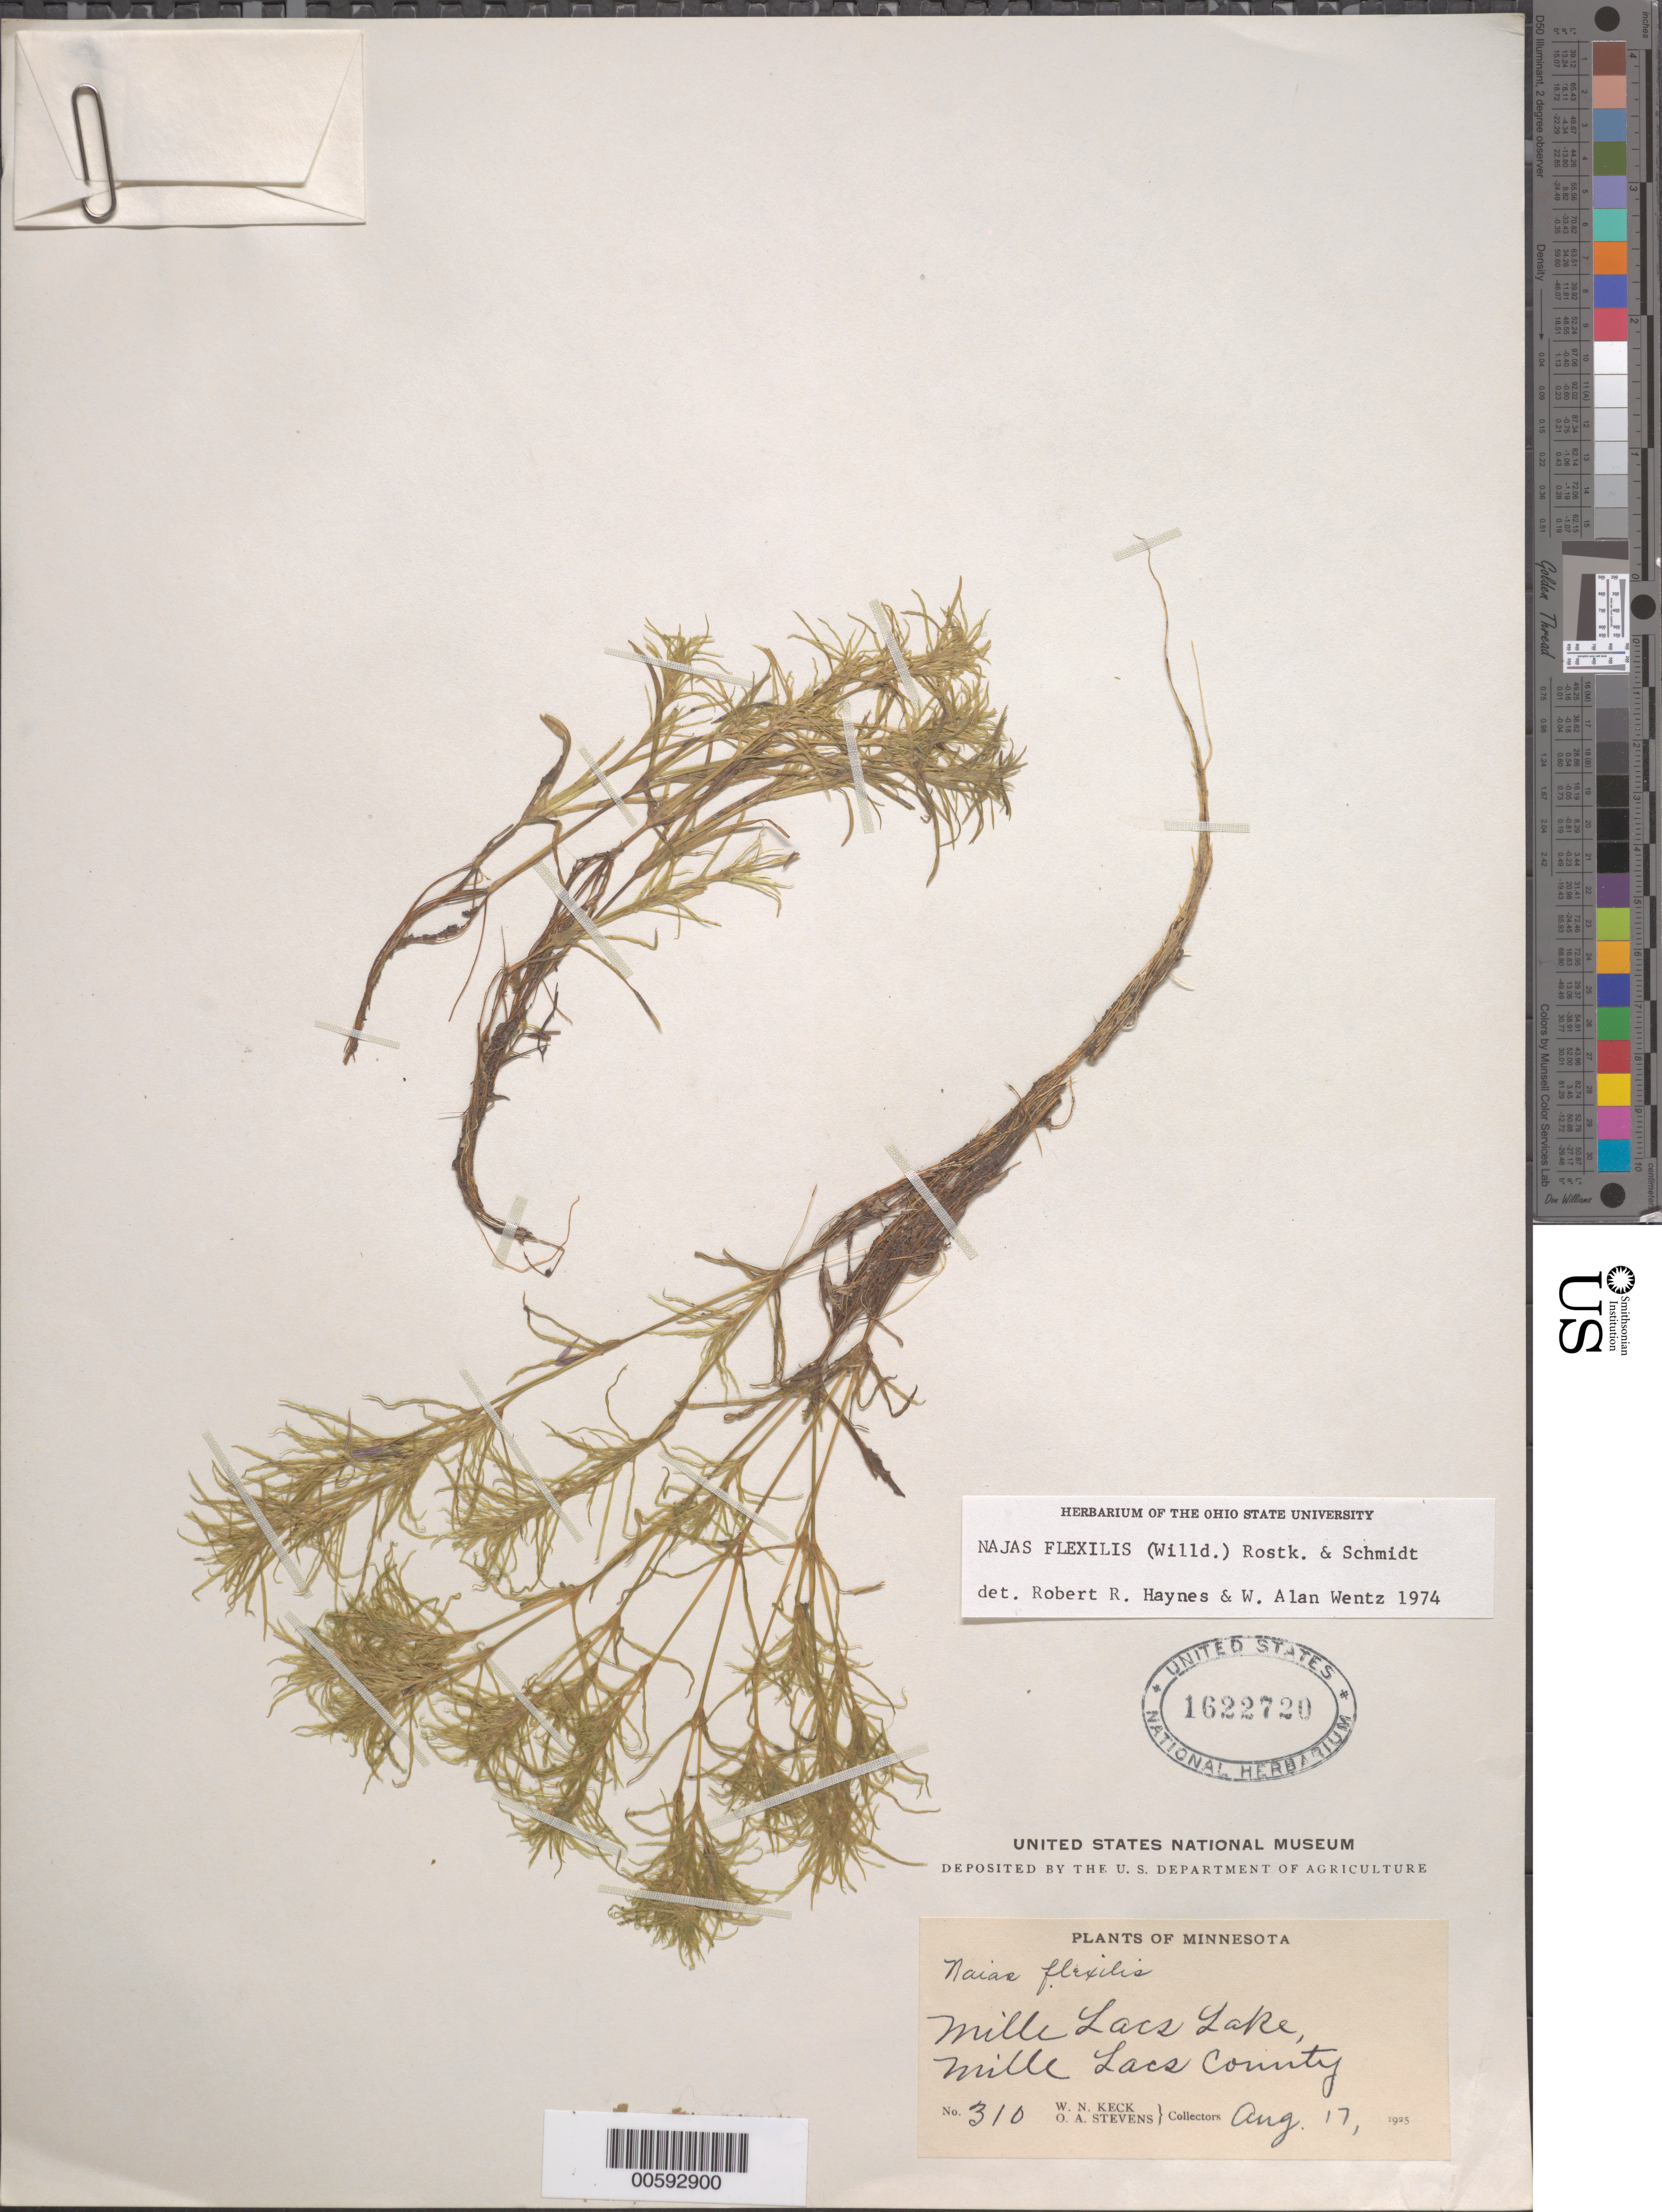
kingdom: Plantae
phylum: Tracheophyta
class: Liliopsida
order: Alismatales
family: Hydrocharitaceae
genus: Najas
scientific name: Najas flexilis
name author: (Willd.) Rostk. & Schmidt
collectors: W. Keck & O. Stevens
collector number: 310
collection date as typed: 17 Aug 1925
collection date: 1925-08-17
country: United States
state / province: Minnesota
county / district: Mille Lacs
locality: Mille Lacs Lake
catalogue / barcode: US 1622720